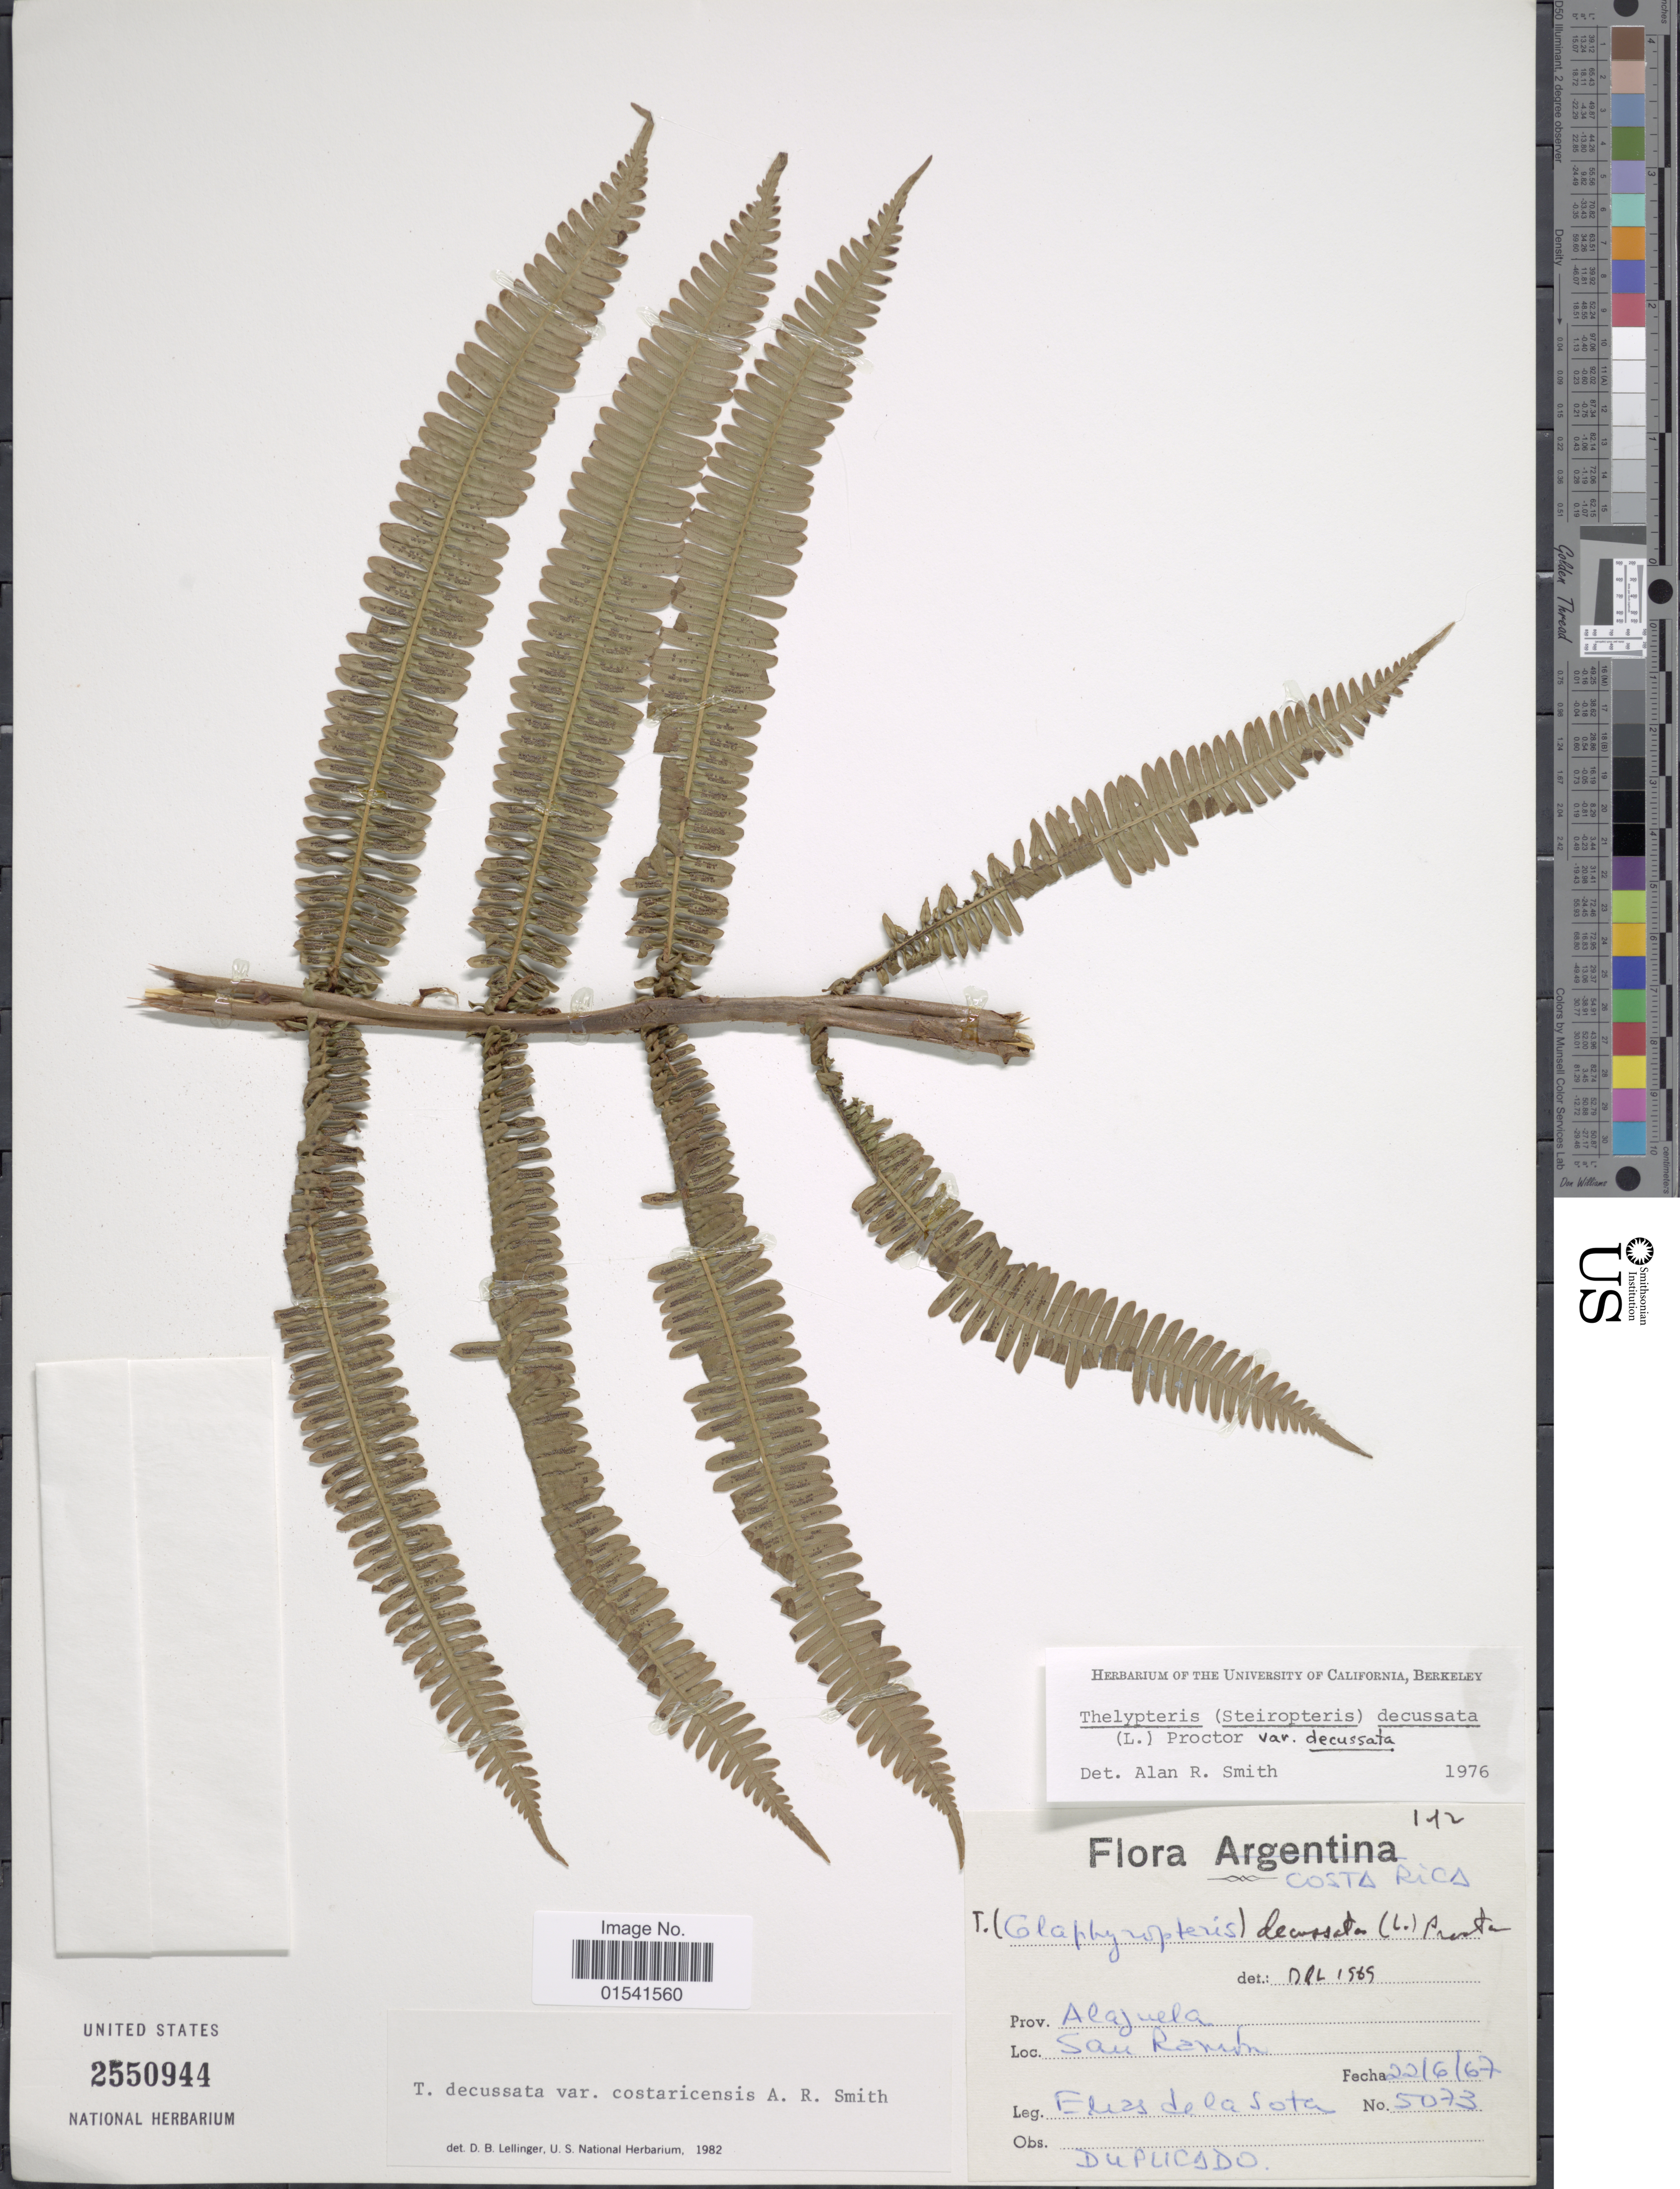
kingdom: Plantae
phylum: Tracheophyta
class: Polypodiopsida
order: Polypodiales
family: Thelypteridaceae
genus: Steiropteris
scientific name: Steiropteris decussata (L.) comb. nov., ined. 2015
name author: (L.)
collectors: E. R. de la Sota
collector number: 5073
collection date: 1967-06-22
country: Costa Rica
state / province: Alajuela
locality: San Ramón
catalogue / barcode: US 2550944